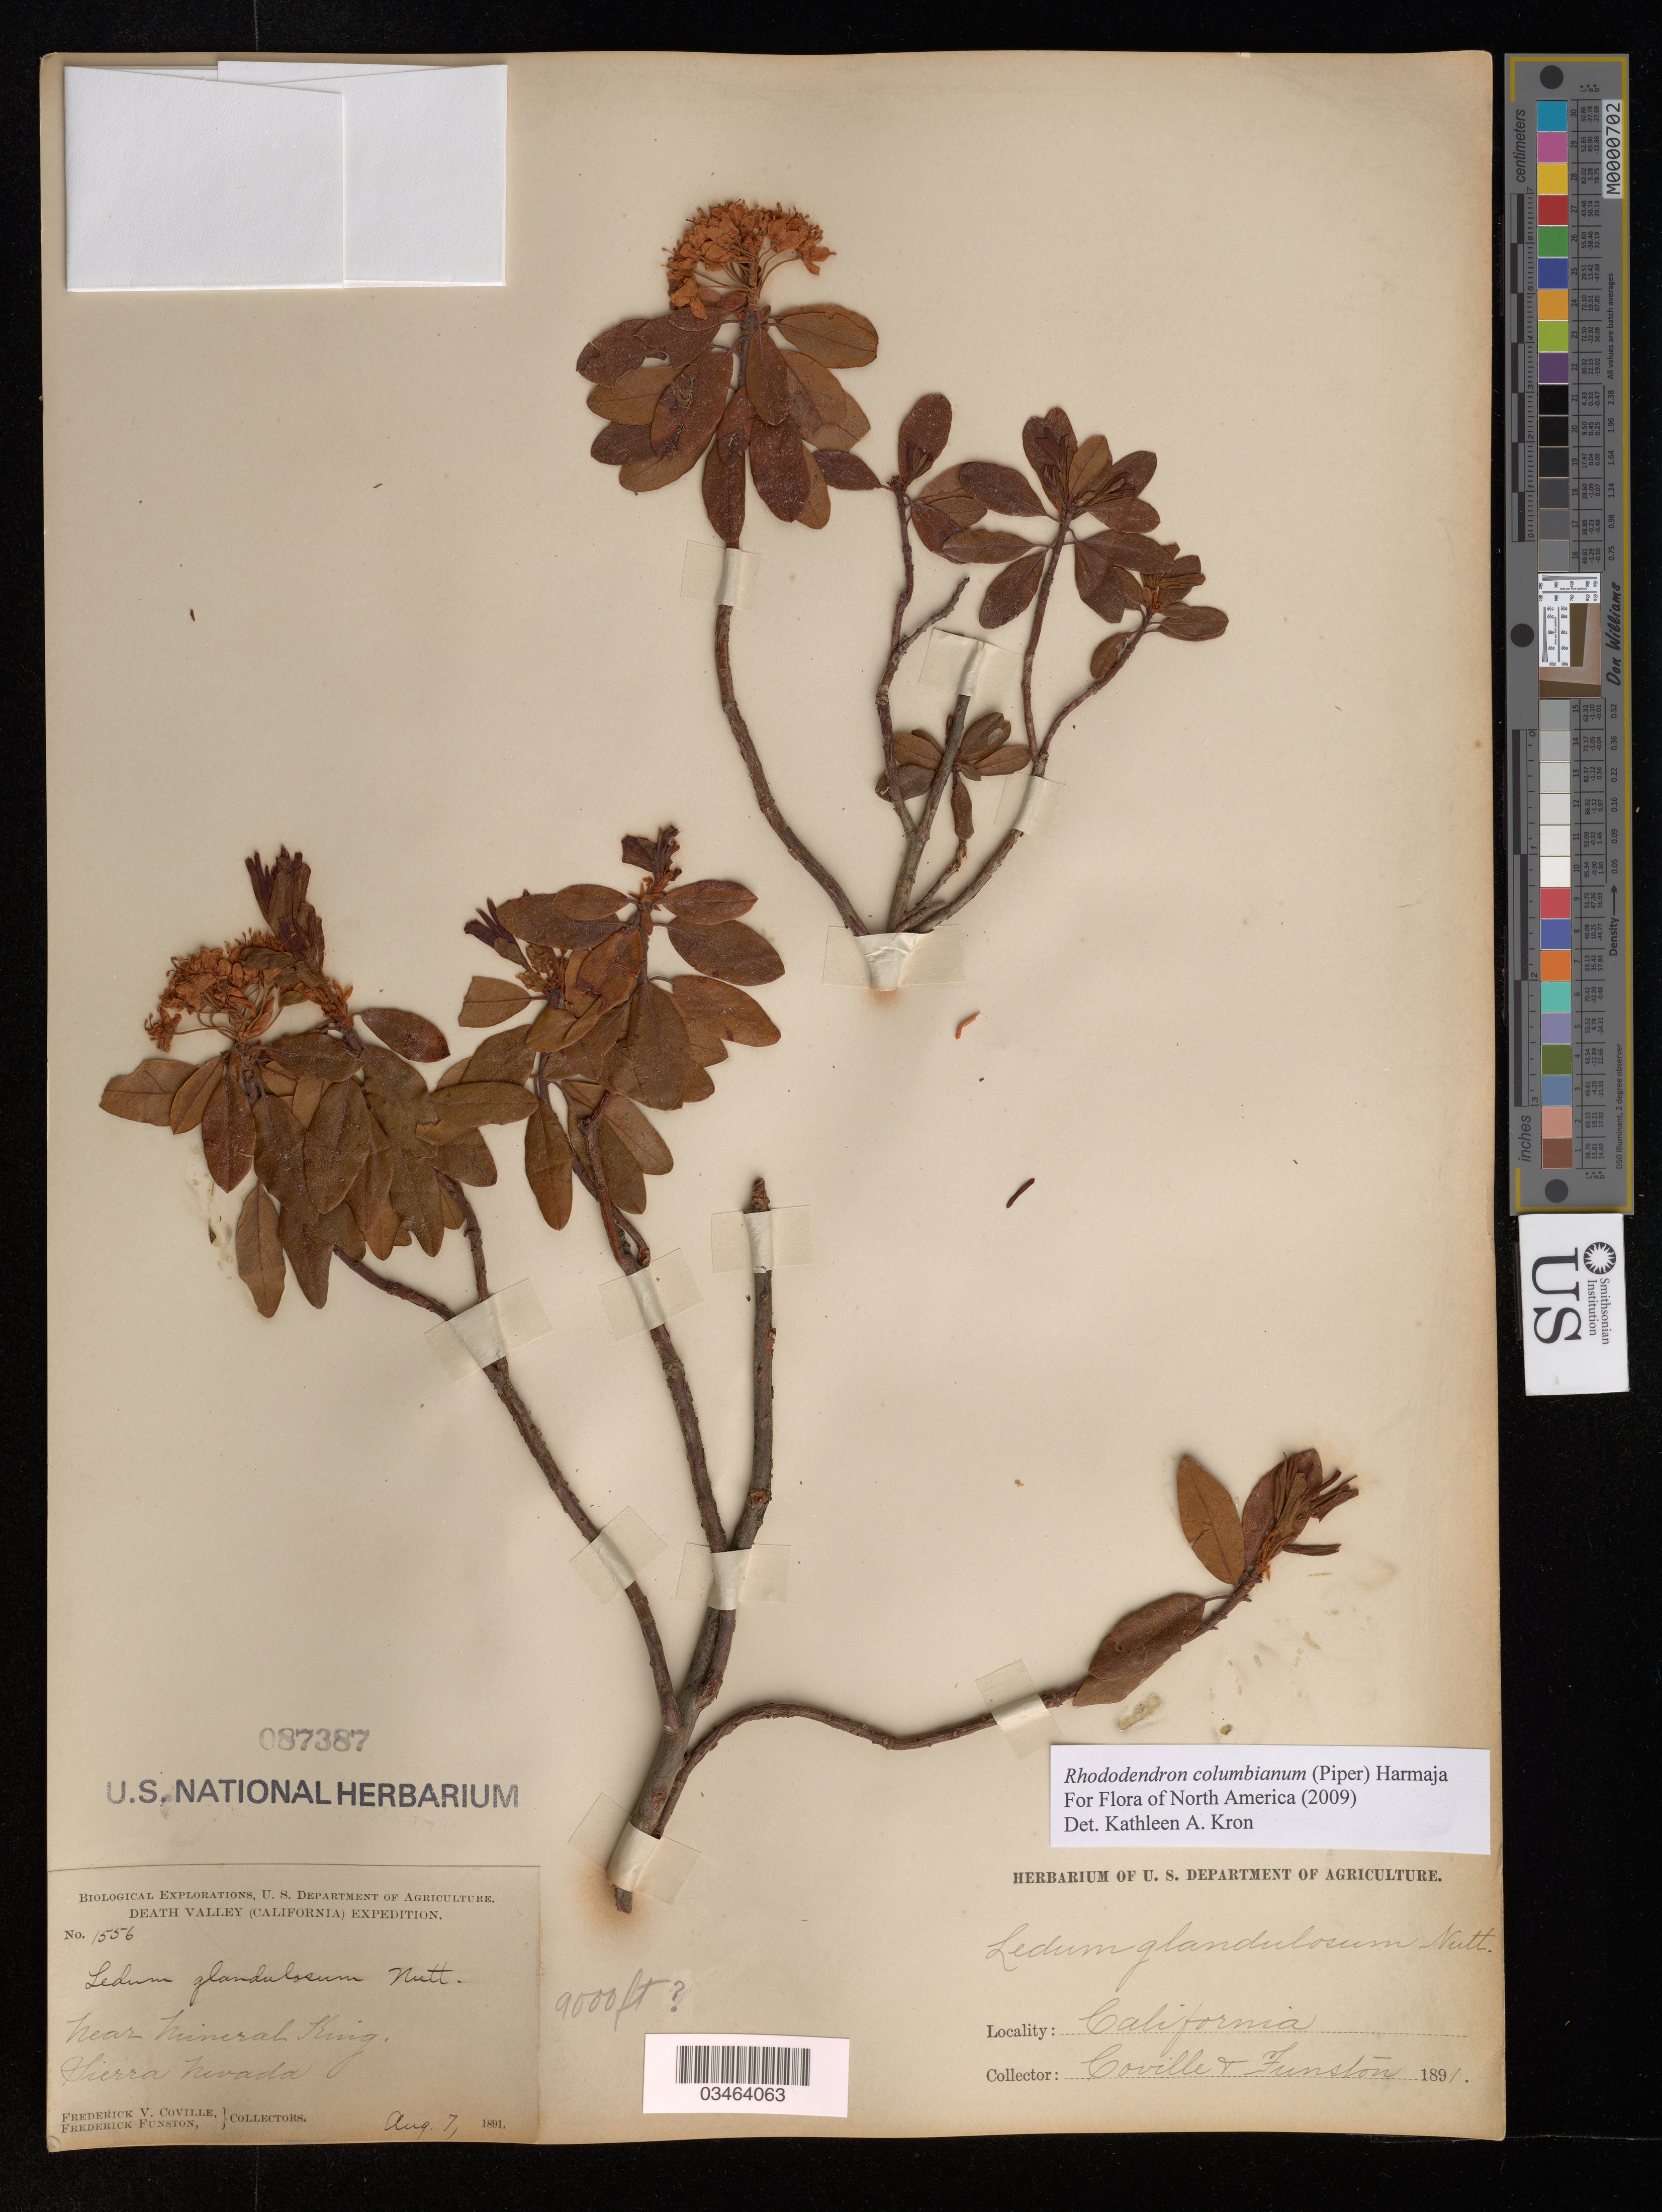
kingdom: Plantae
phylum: Tracheophyta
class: Magnoliopsida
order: Ericales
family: Ericaceae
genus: Rhododendron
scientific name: Rhododendron columbianum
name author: (Piper) Harmaja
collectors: F. V. Coville & F. Funston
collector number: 1556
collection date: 1891-08-07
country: United States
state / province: California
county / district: Inyo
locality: Death Valley Expedition. Near Mineral King. Sierra Nevada.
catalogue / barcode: US 87387